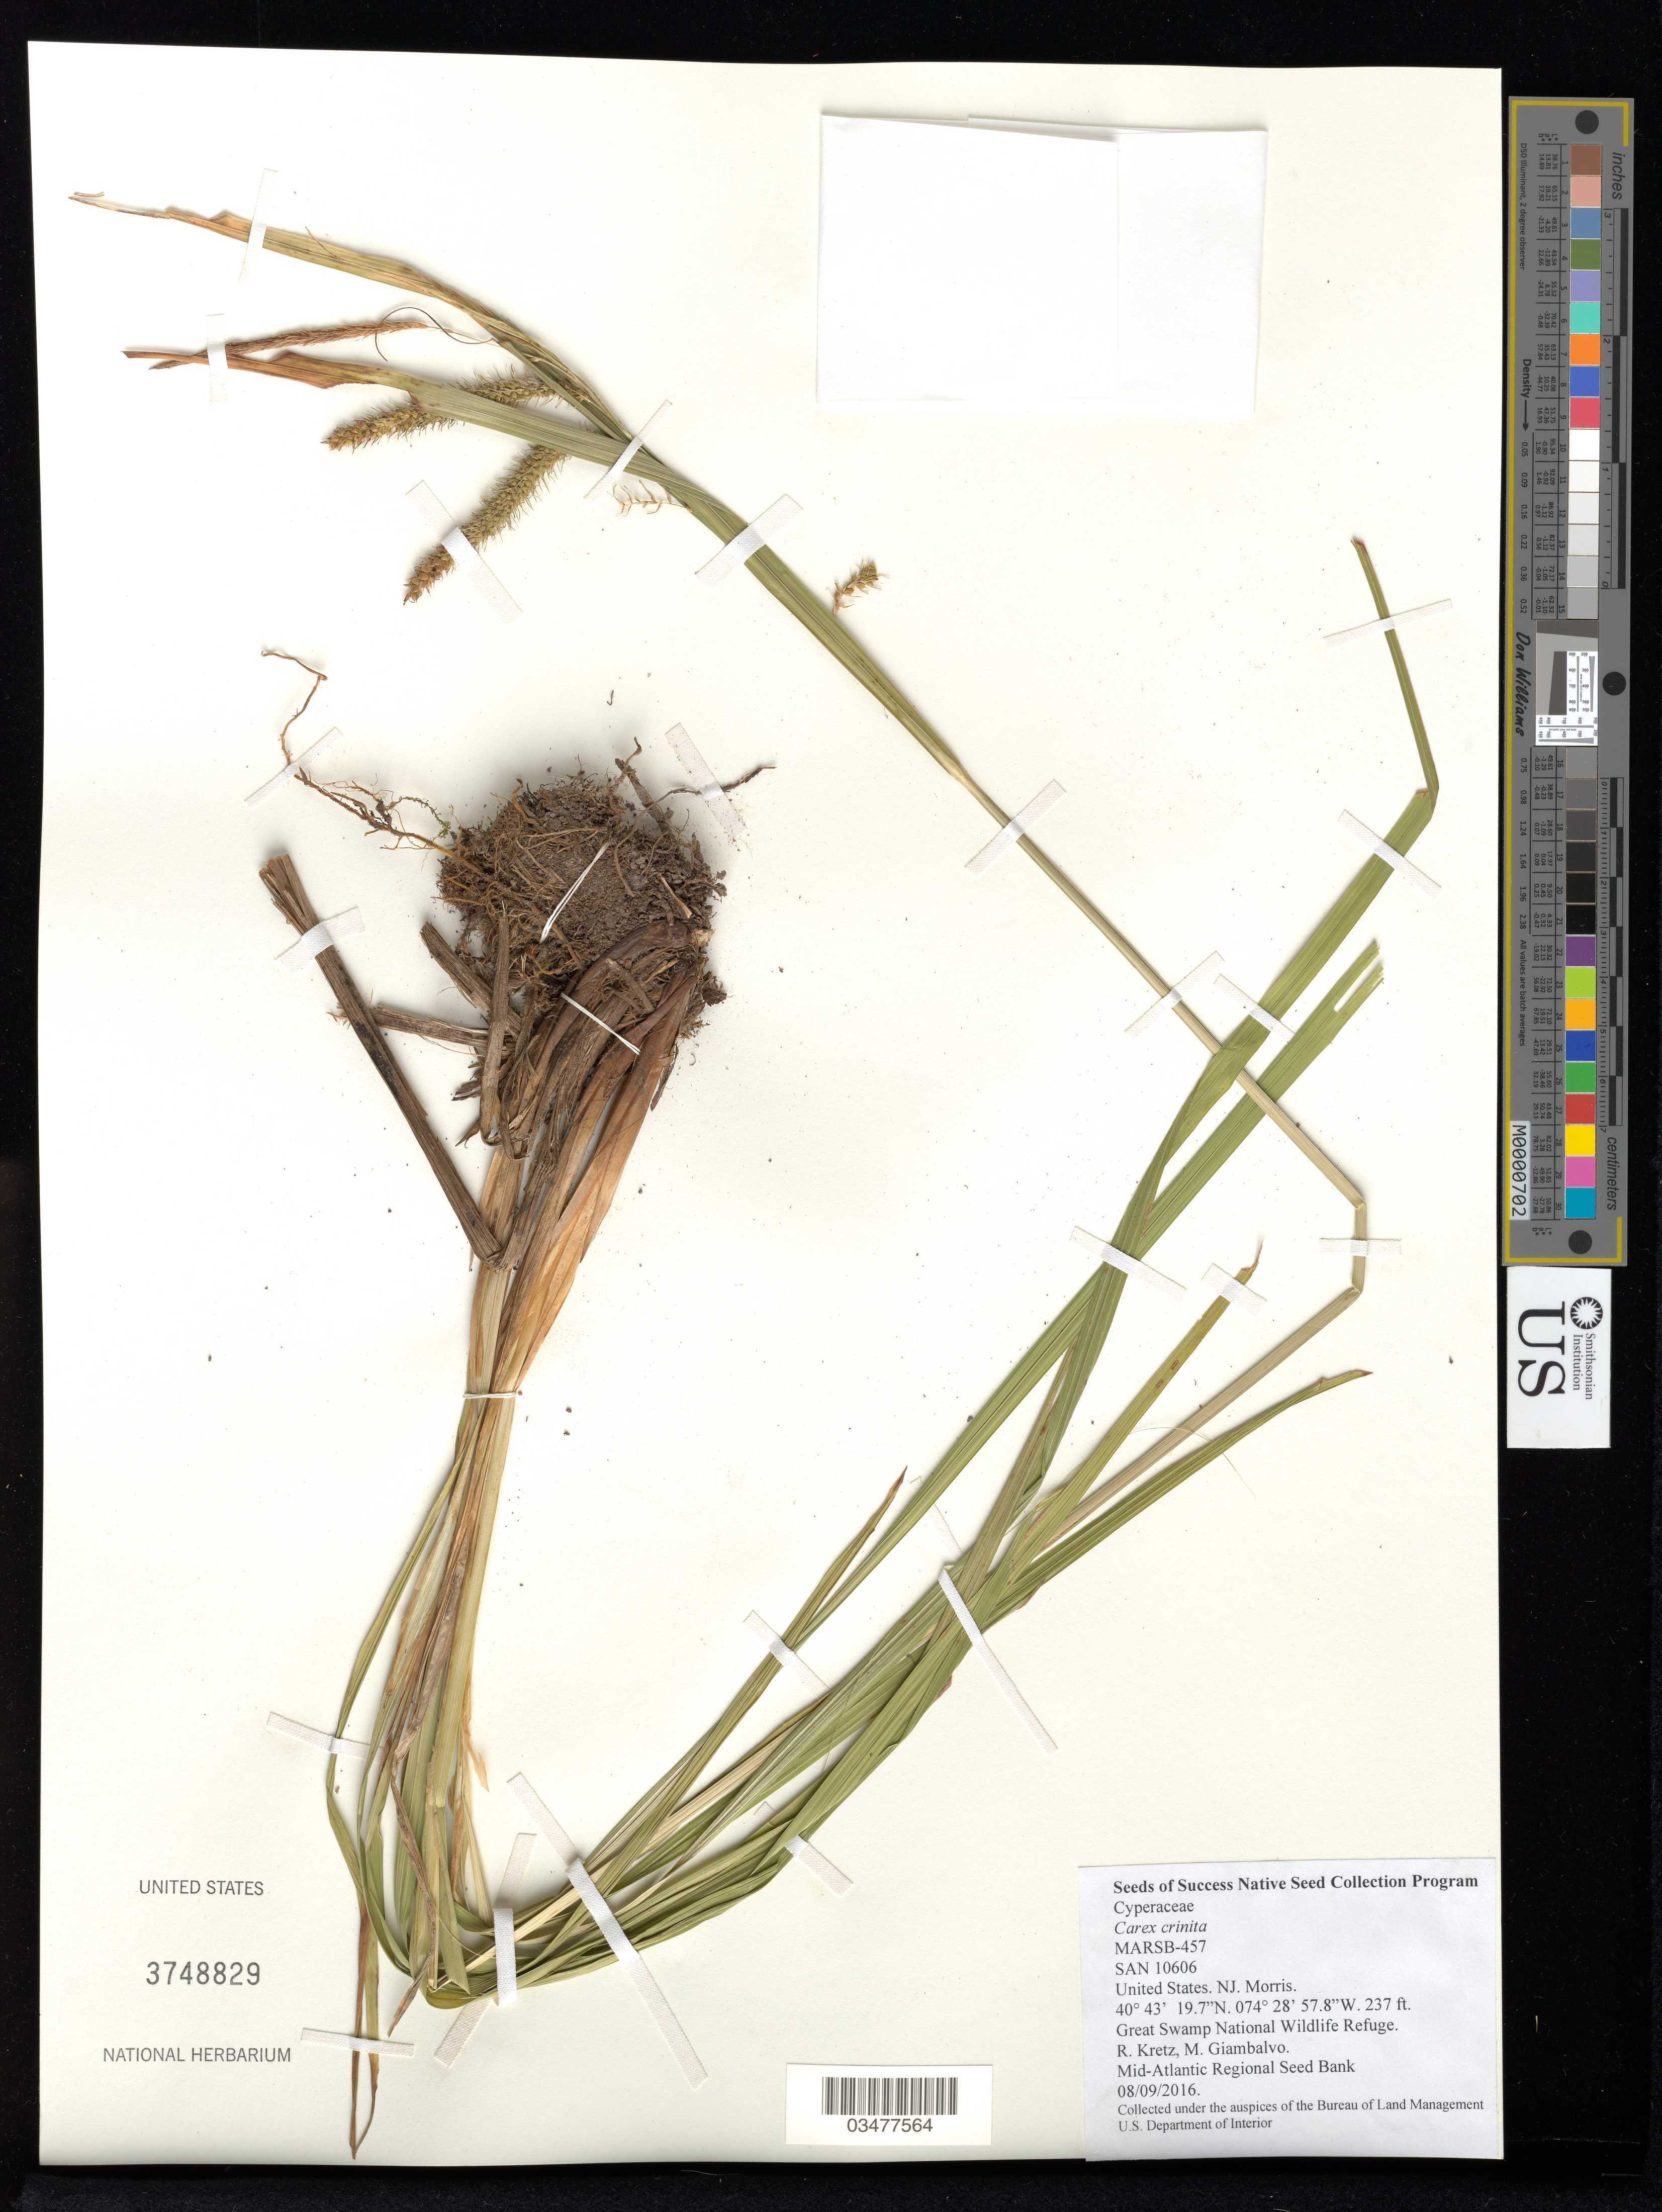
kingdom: Plantae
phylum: Tracheophyta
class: Liliopsida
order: Poales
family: Cyperaceae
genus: Carex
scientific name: Carex crinita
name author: Lam.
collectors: R. Kretz & M. Giambalvo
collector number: MARSB-457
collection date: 2016-08-09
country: United States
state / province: New Jersey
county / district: Morris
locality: Great Swamp National Wildlife Refuge, Blue Trail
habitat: hardwood swamp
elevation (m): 72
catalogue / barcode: US 3748829